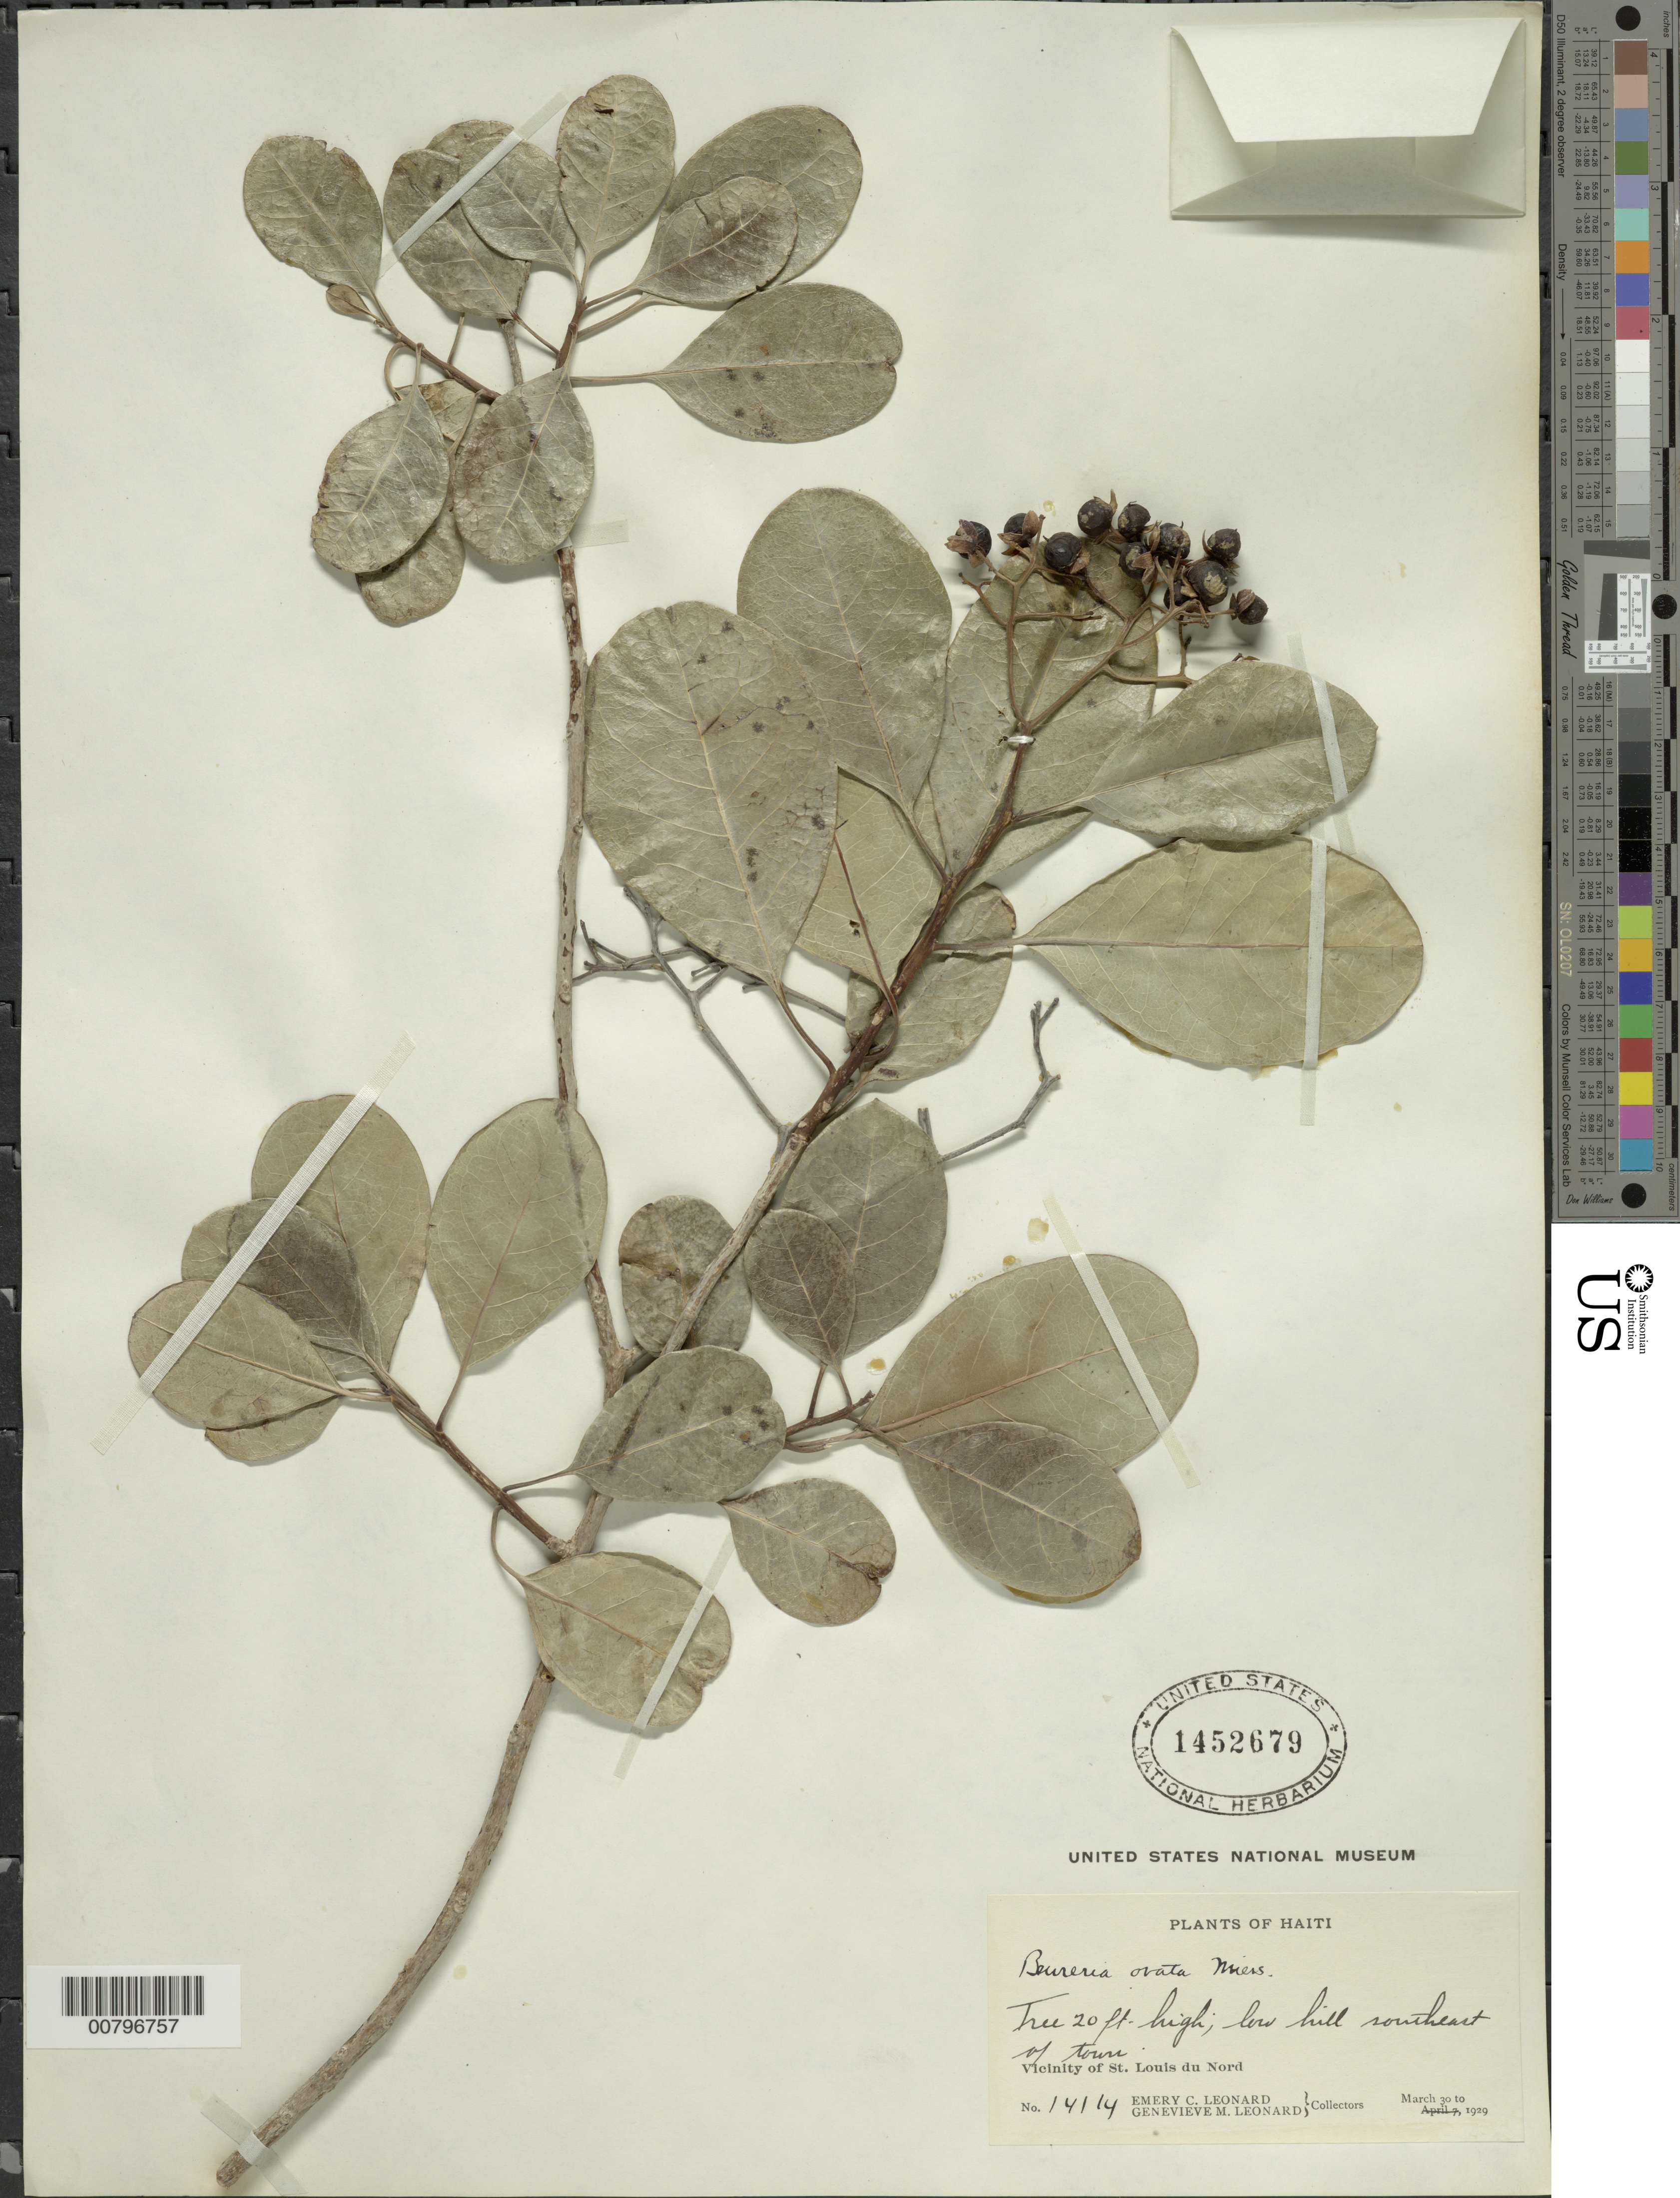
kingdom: Plantae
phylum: Tracheophyta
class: Magnoliopsida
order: Boraginales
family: Ehretiaceae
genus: Bourreria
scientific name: Bourreria succulenta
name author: Jacq.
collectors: E. C. Leonard & G. M. Leonard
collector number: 14114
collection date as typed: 30 Mar 1929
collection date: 1929-03-30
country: Haiti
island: Hispaniola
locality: Vicinity of St. Louis du Nord, southeast of town.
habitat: Low hill.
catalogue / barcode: US 1452679